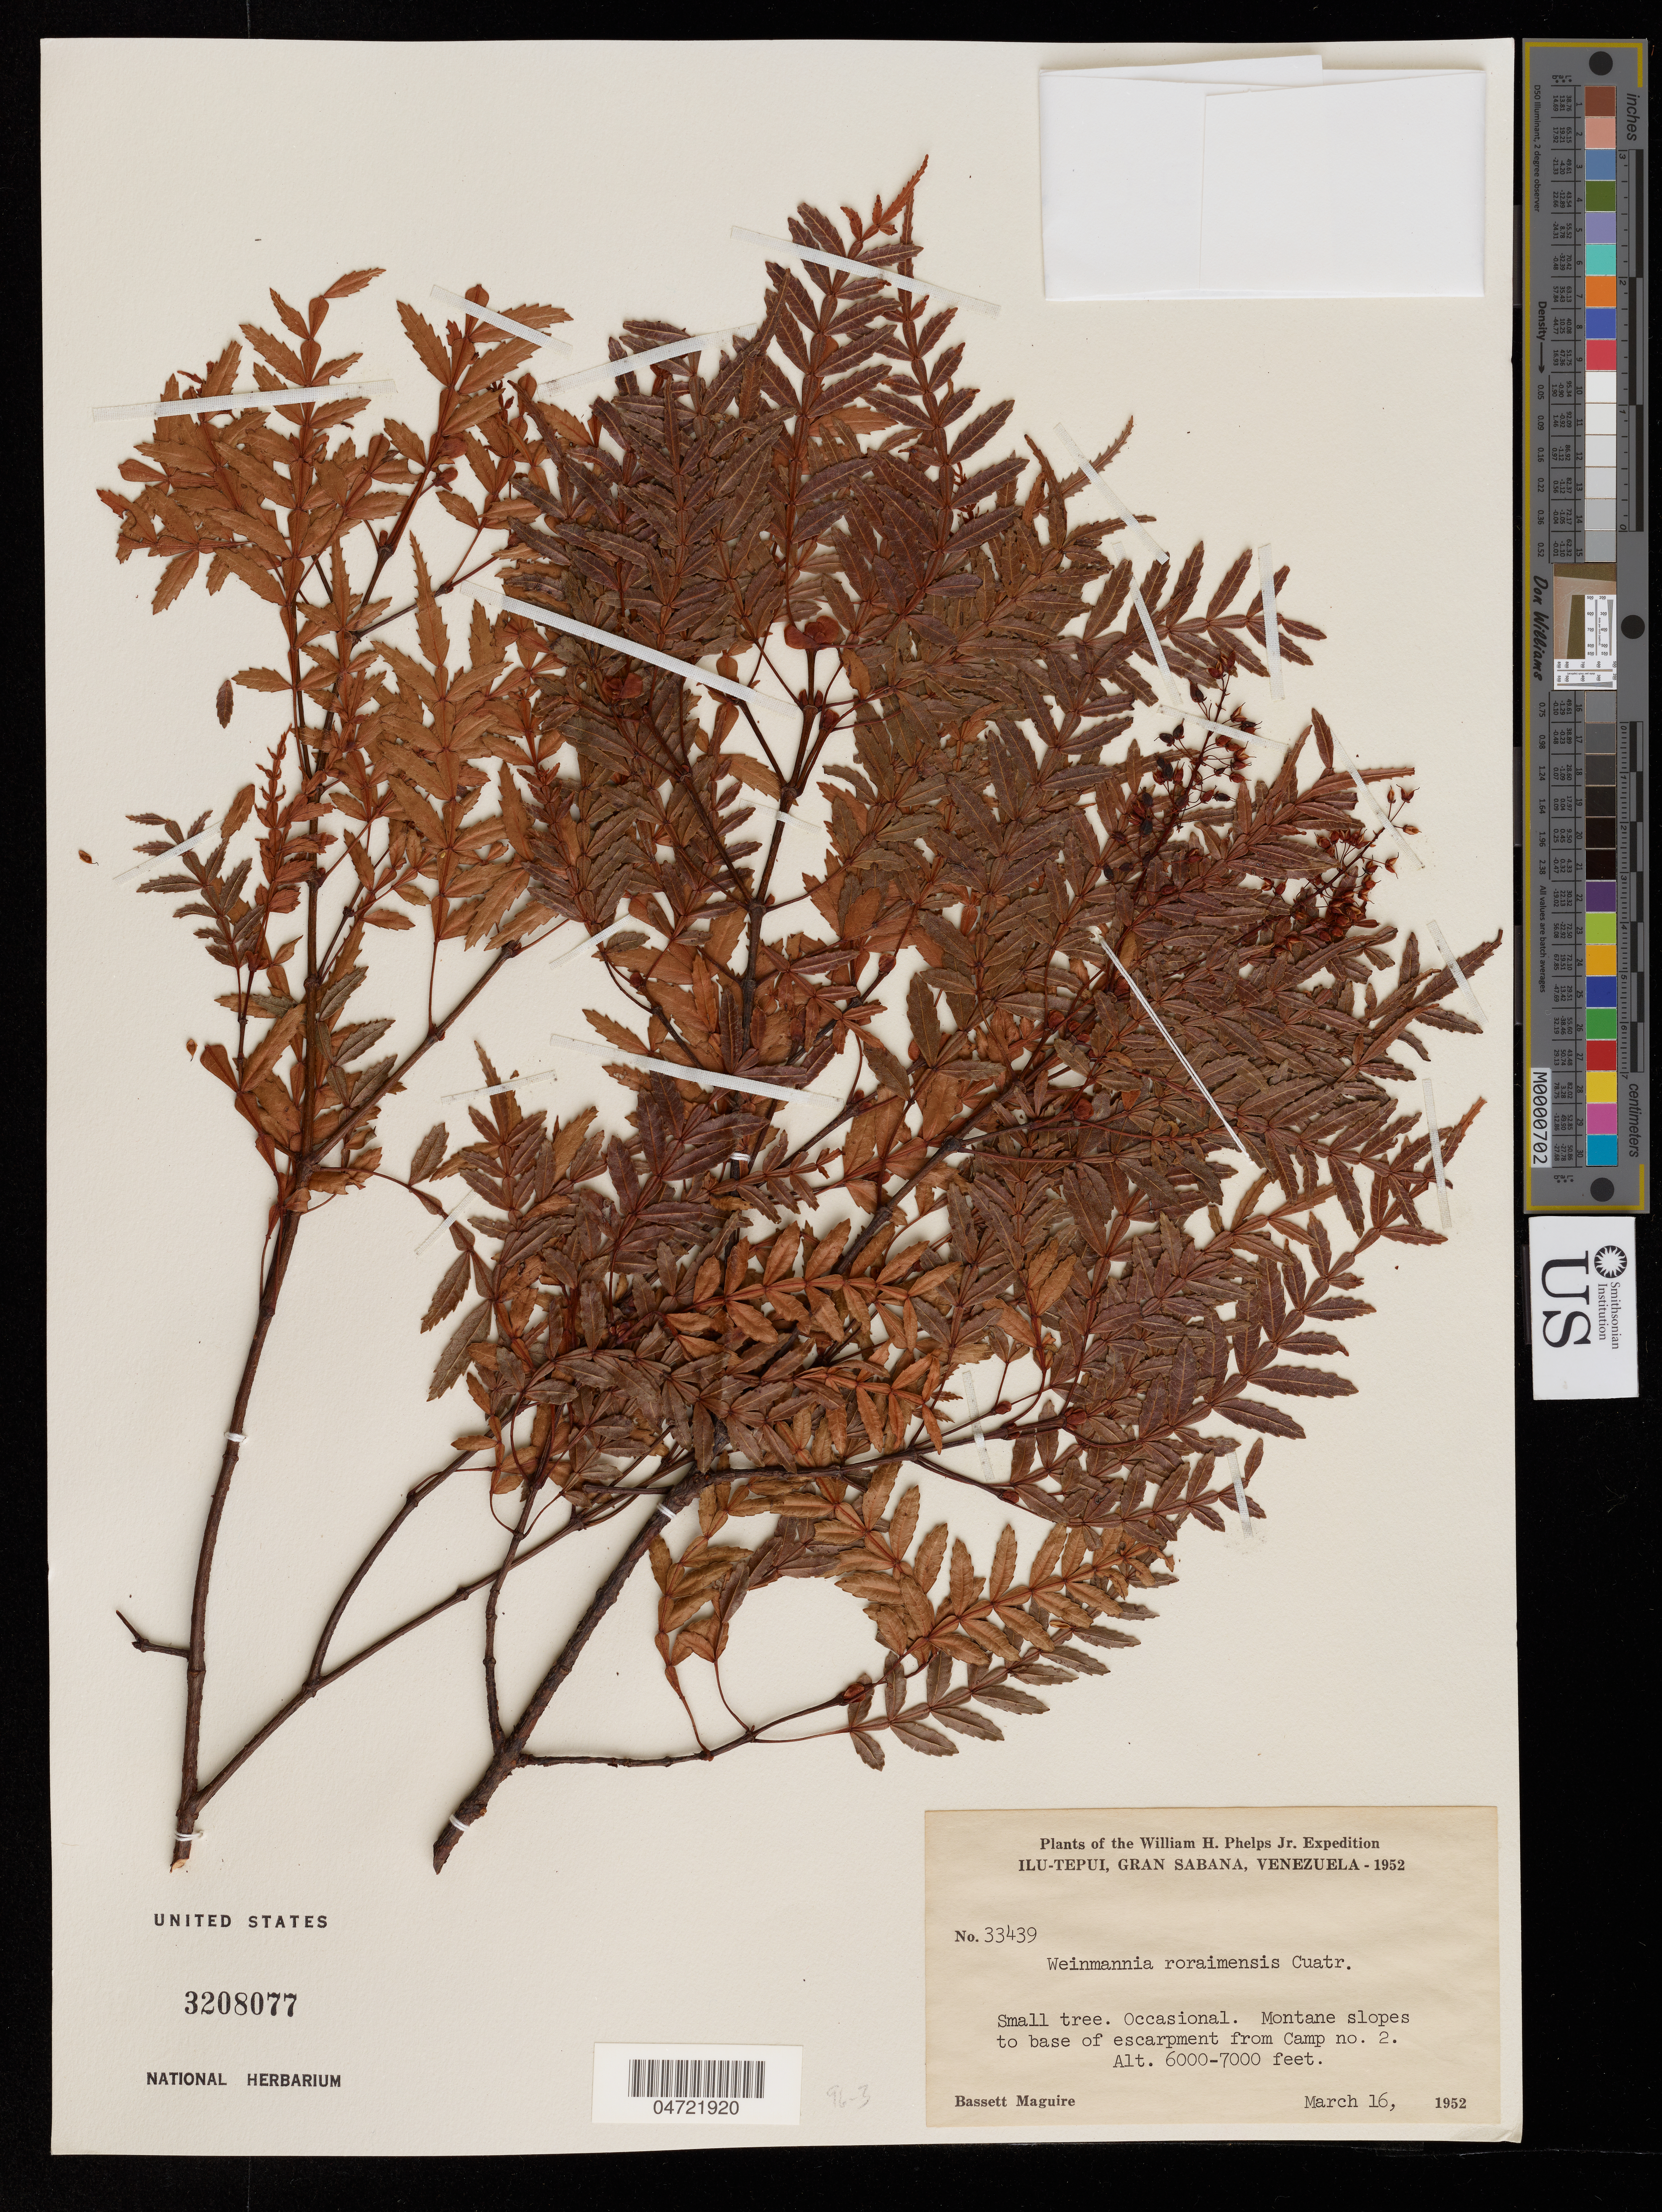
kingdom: Plantae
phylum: Tracheophyta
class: Magnoliopsida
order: Oxalidales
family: Cunoniaceae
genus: Weinmannia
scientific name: Weinmannia roraimensis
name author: Cuatrec.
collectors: B. Maguire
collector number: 33439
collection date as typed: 16-Mar-52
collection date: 1952-03-16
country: Venezuela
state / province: Bolívar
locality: Gran Sabana, Ilu-tepuí, Camp no. 2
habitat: Montane slopes to base of escarpment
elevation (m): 1829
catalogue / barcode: US 3208077